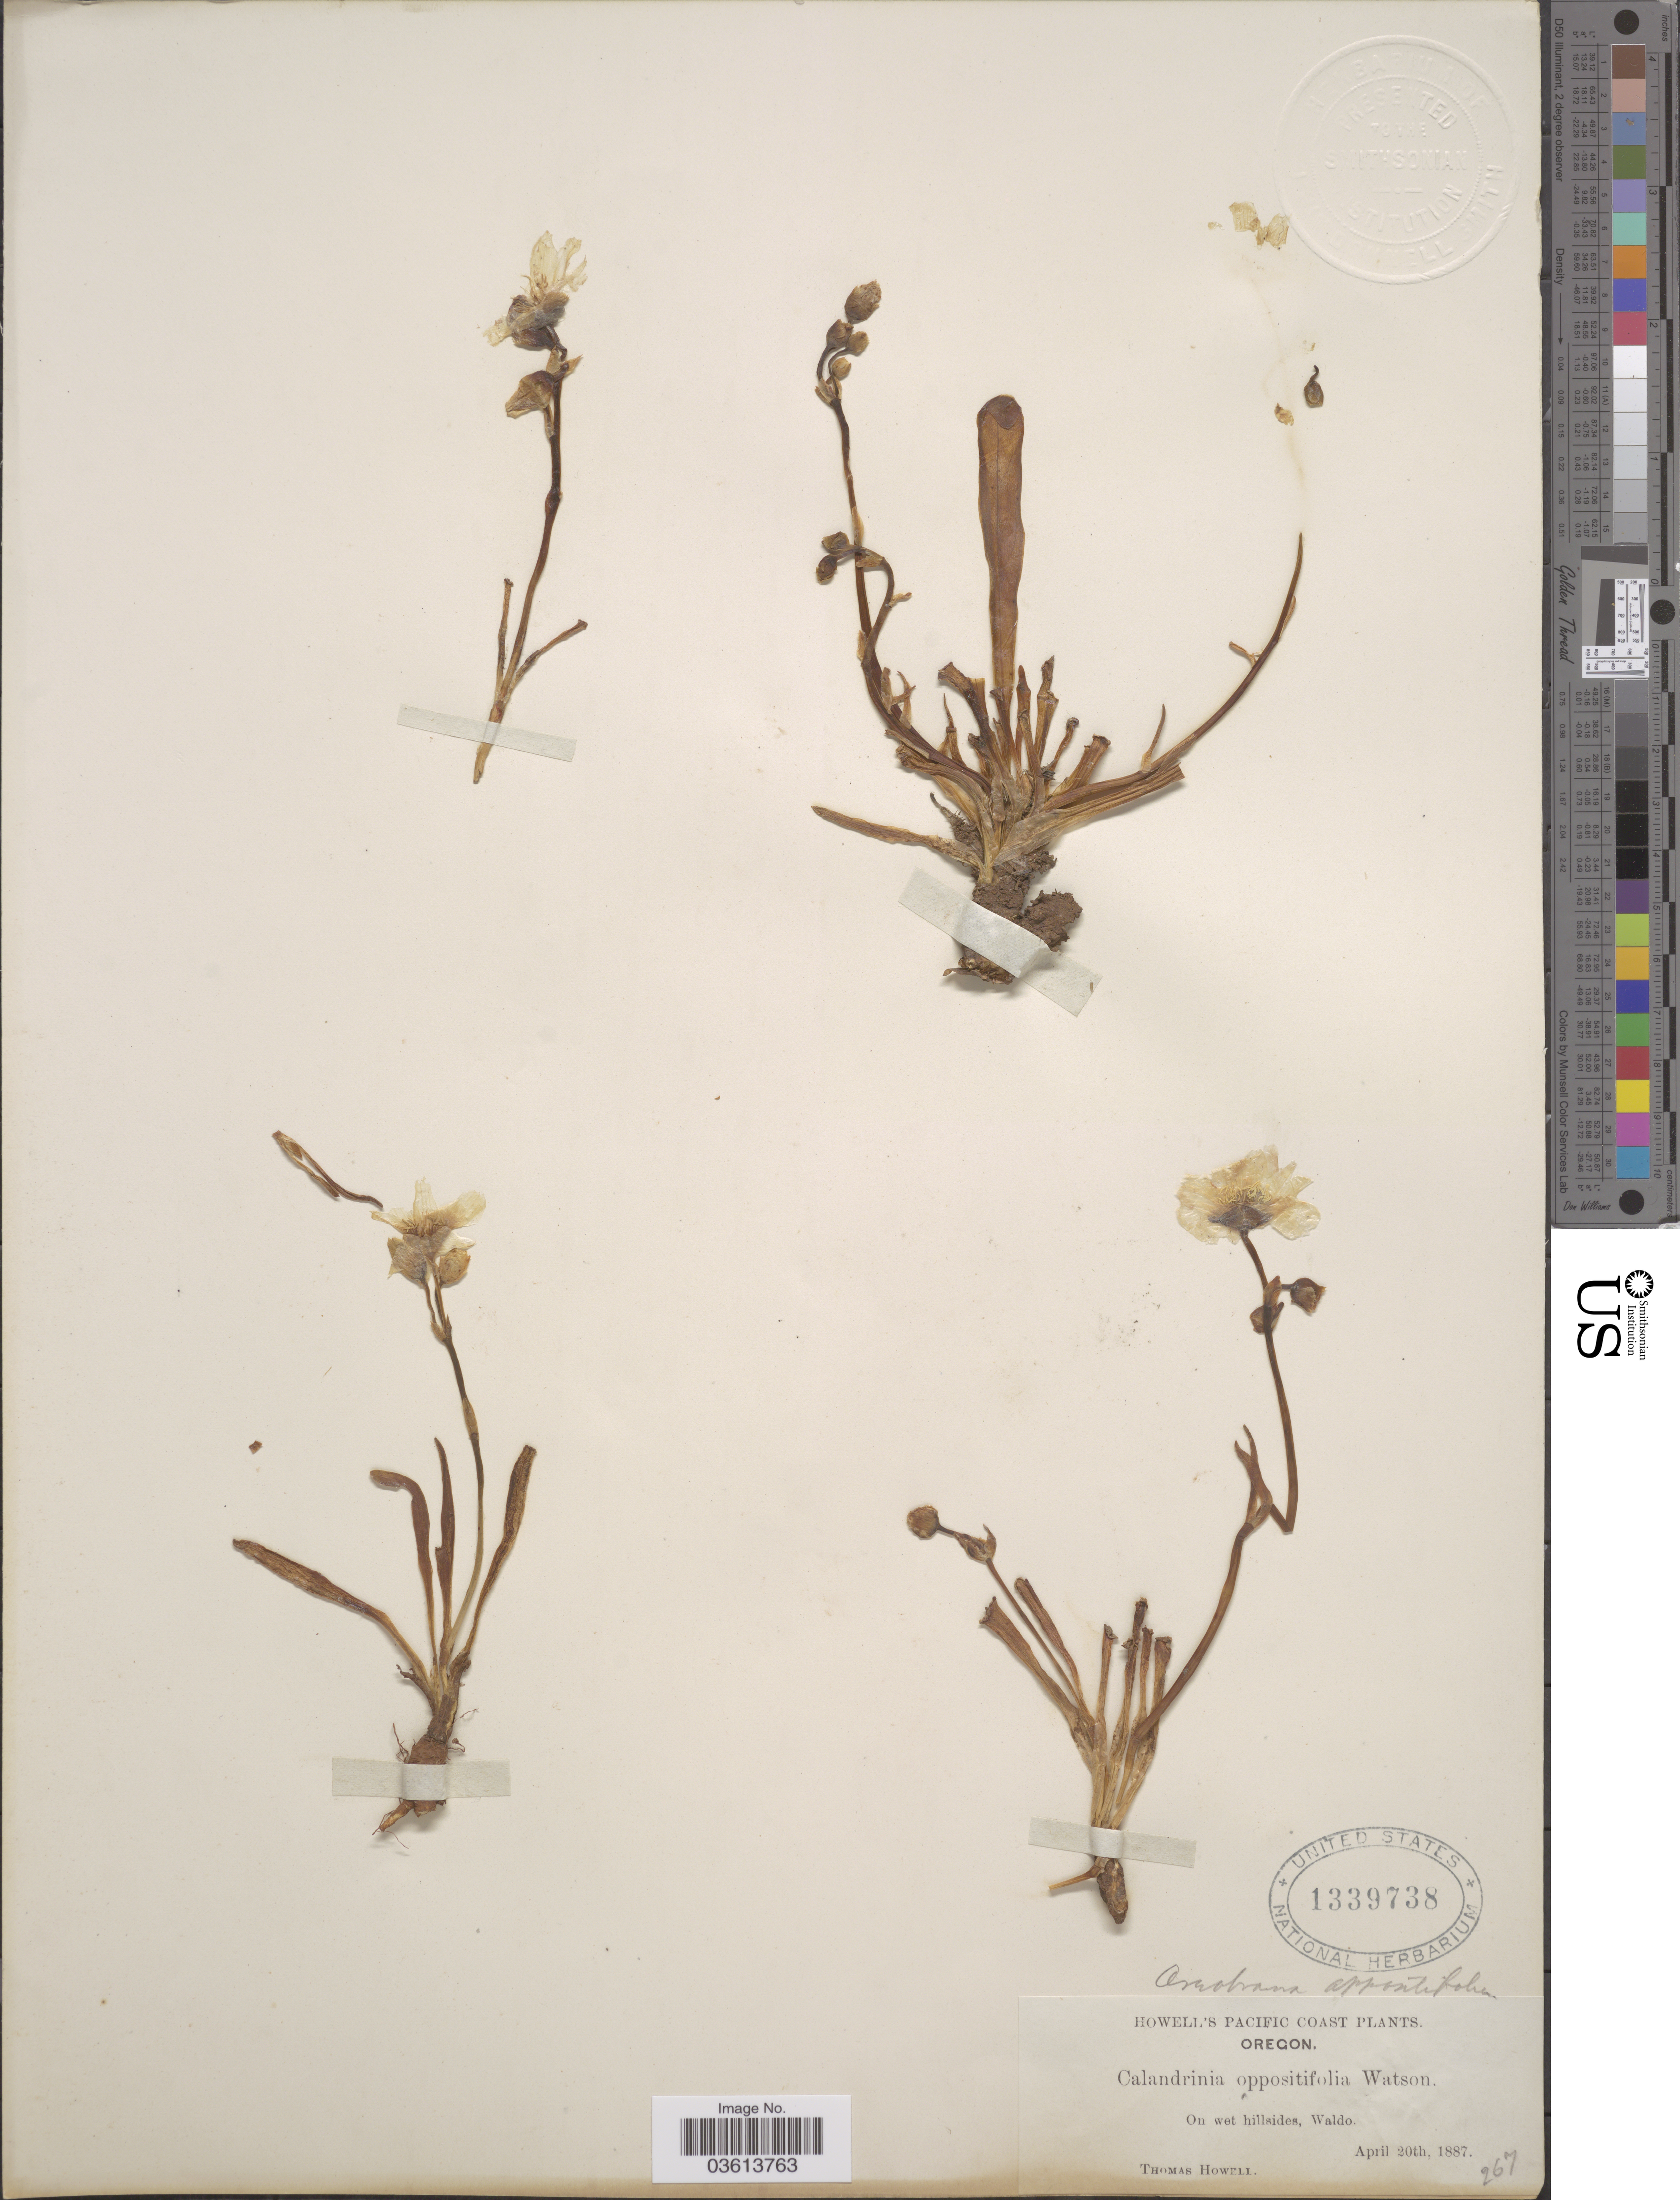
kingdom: Plantae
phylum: Tracheophyta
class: Magnoliopsida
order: Caryophyllales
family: Montiaceae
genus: Lewisia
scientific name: Lewisia oppositifolia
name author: (S. Watson) B.L. Rob.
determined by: Chambers, K.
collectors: T. Howell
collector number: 267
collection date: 1887-04-20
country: United States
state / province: Oregon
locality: Pacific Coast. On wet hillsides, Waldo.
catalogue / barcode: US 1339738